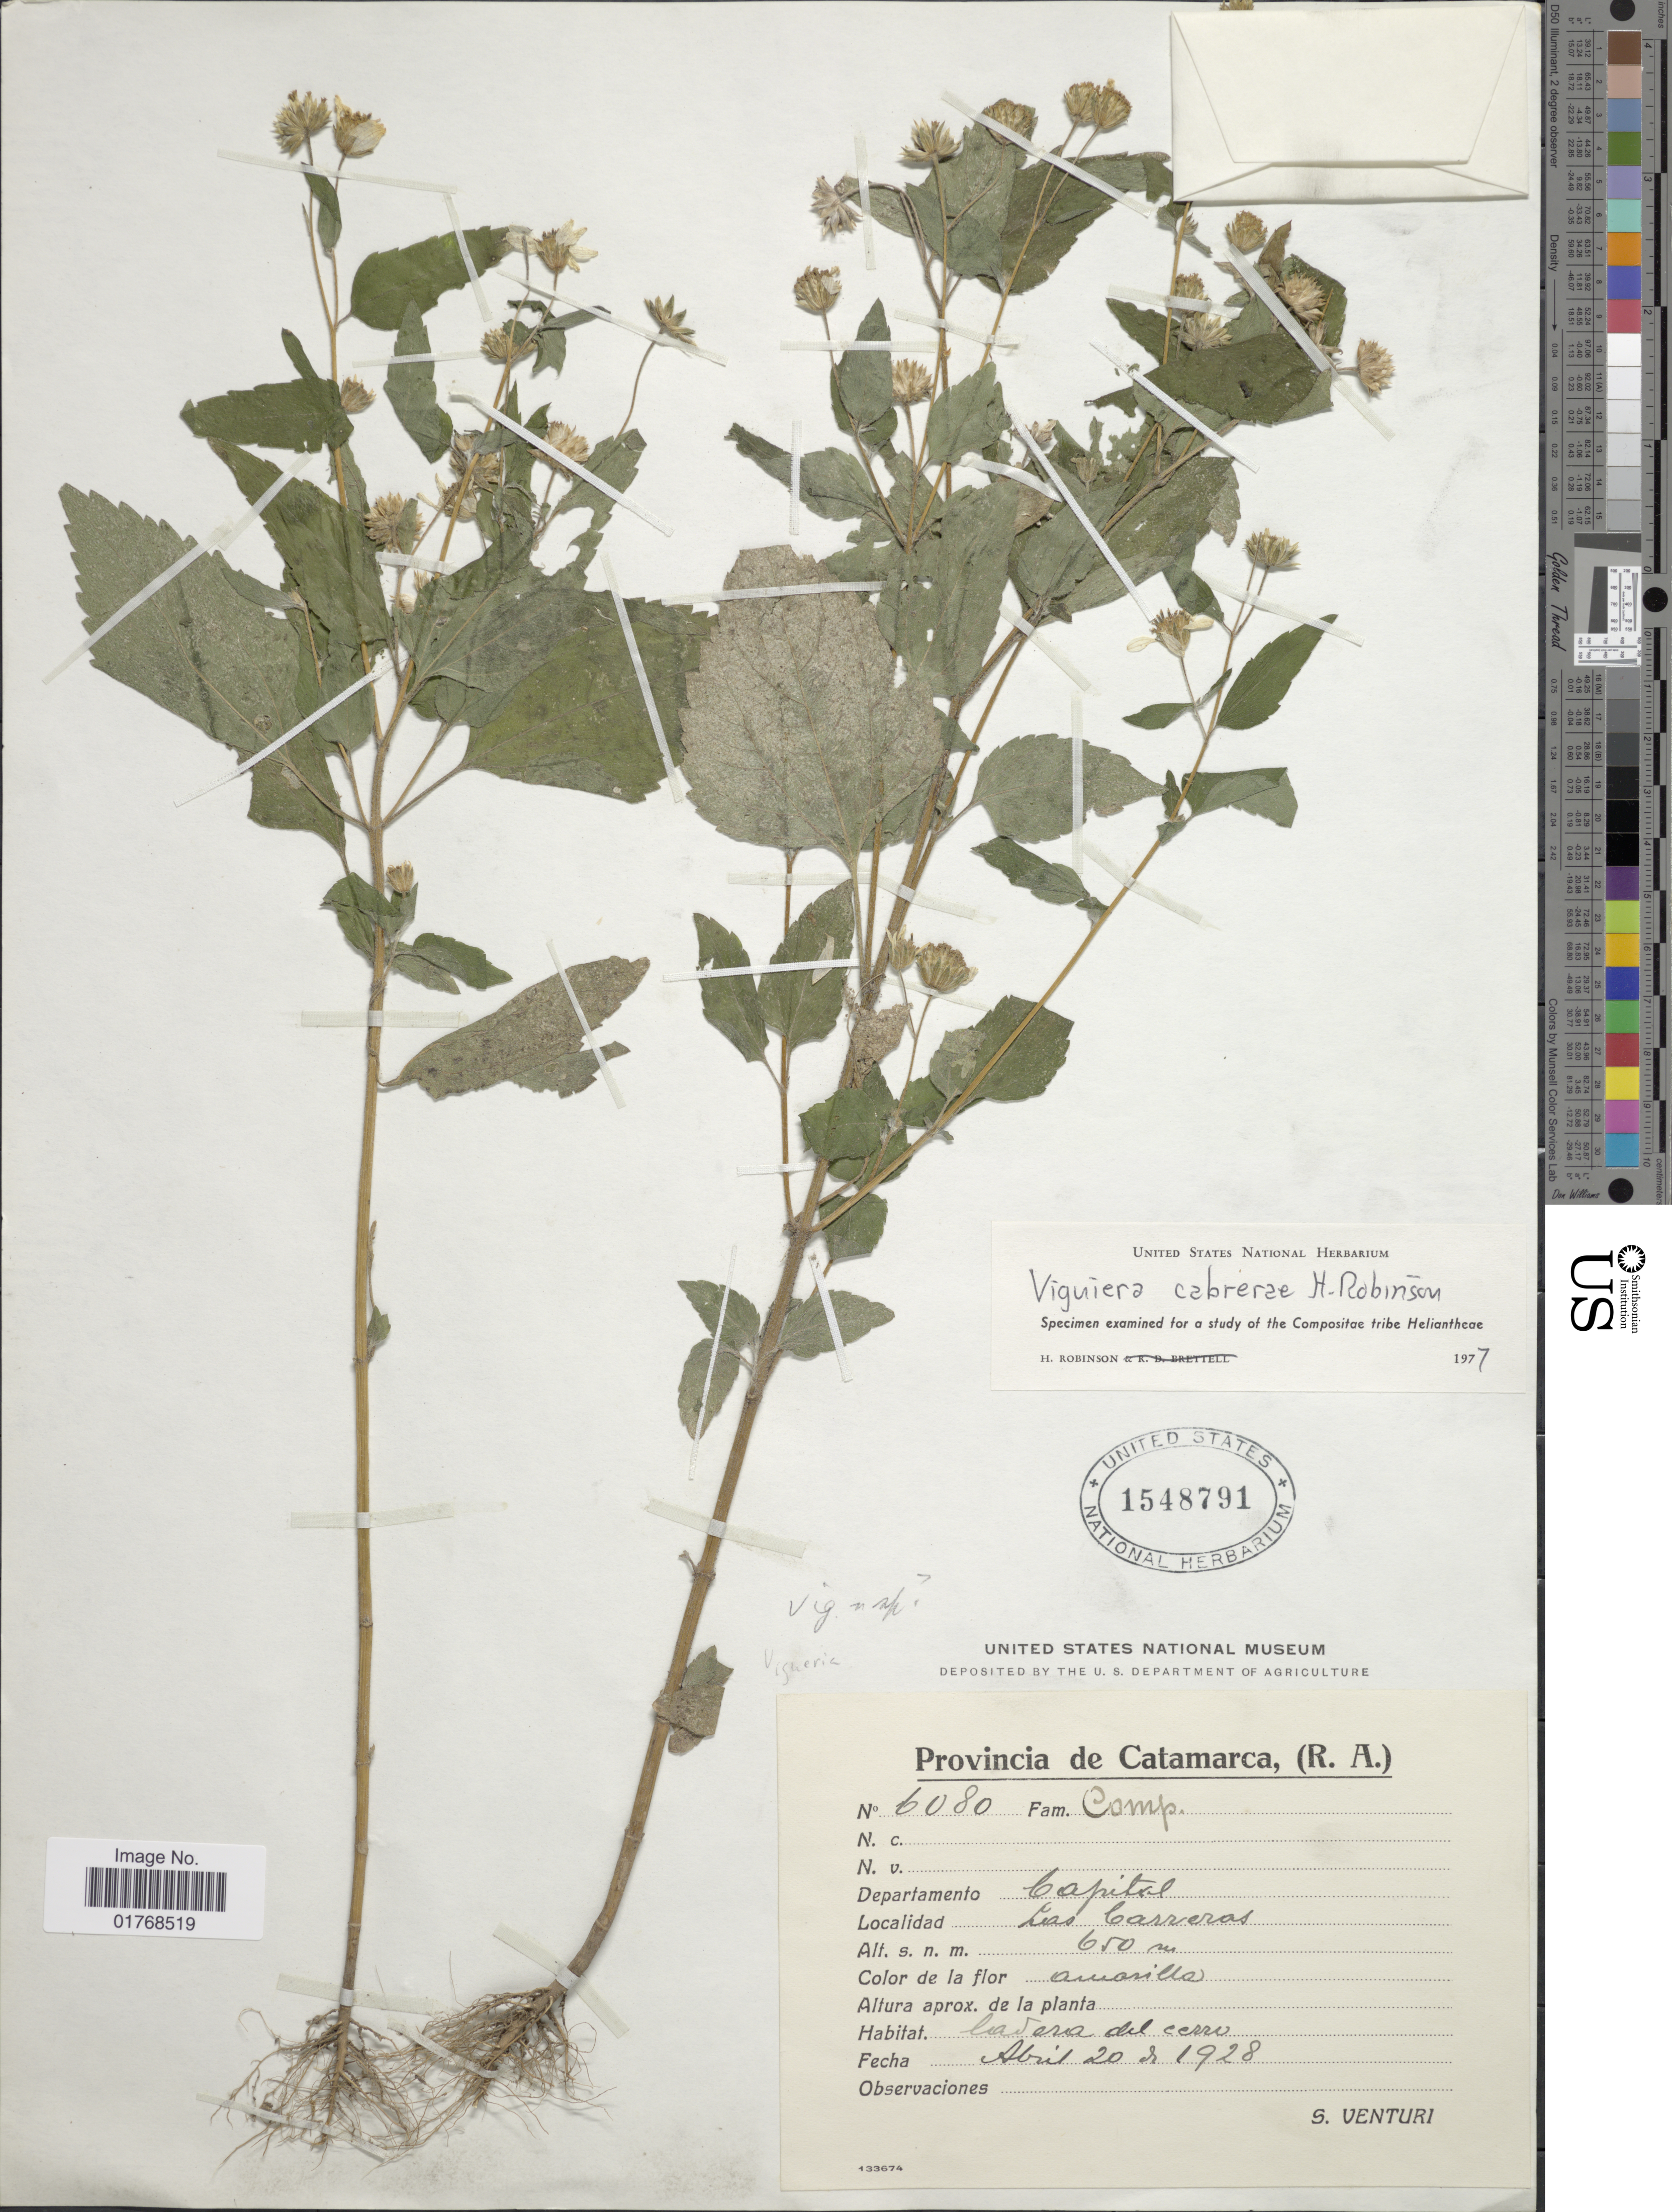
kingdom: Plantae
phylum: Tracheophyta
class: Magnoliopsida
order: Asterales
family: Asteraceae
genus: Viguiera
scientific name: Viguiera cabrerae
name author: H. Rob.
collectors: S. Venturi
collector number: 6080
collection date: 1928-04-20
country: Argentina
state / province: Catamarca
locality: Provincia de Catamarca, (R.A.). Departamento Capital. Las Carreras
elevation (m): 650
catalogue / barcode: US 1548791